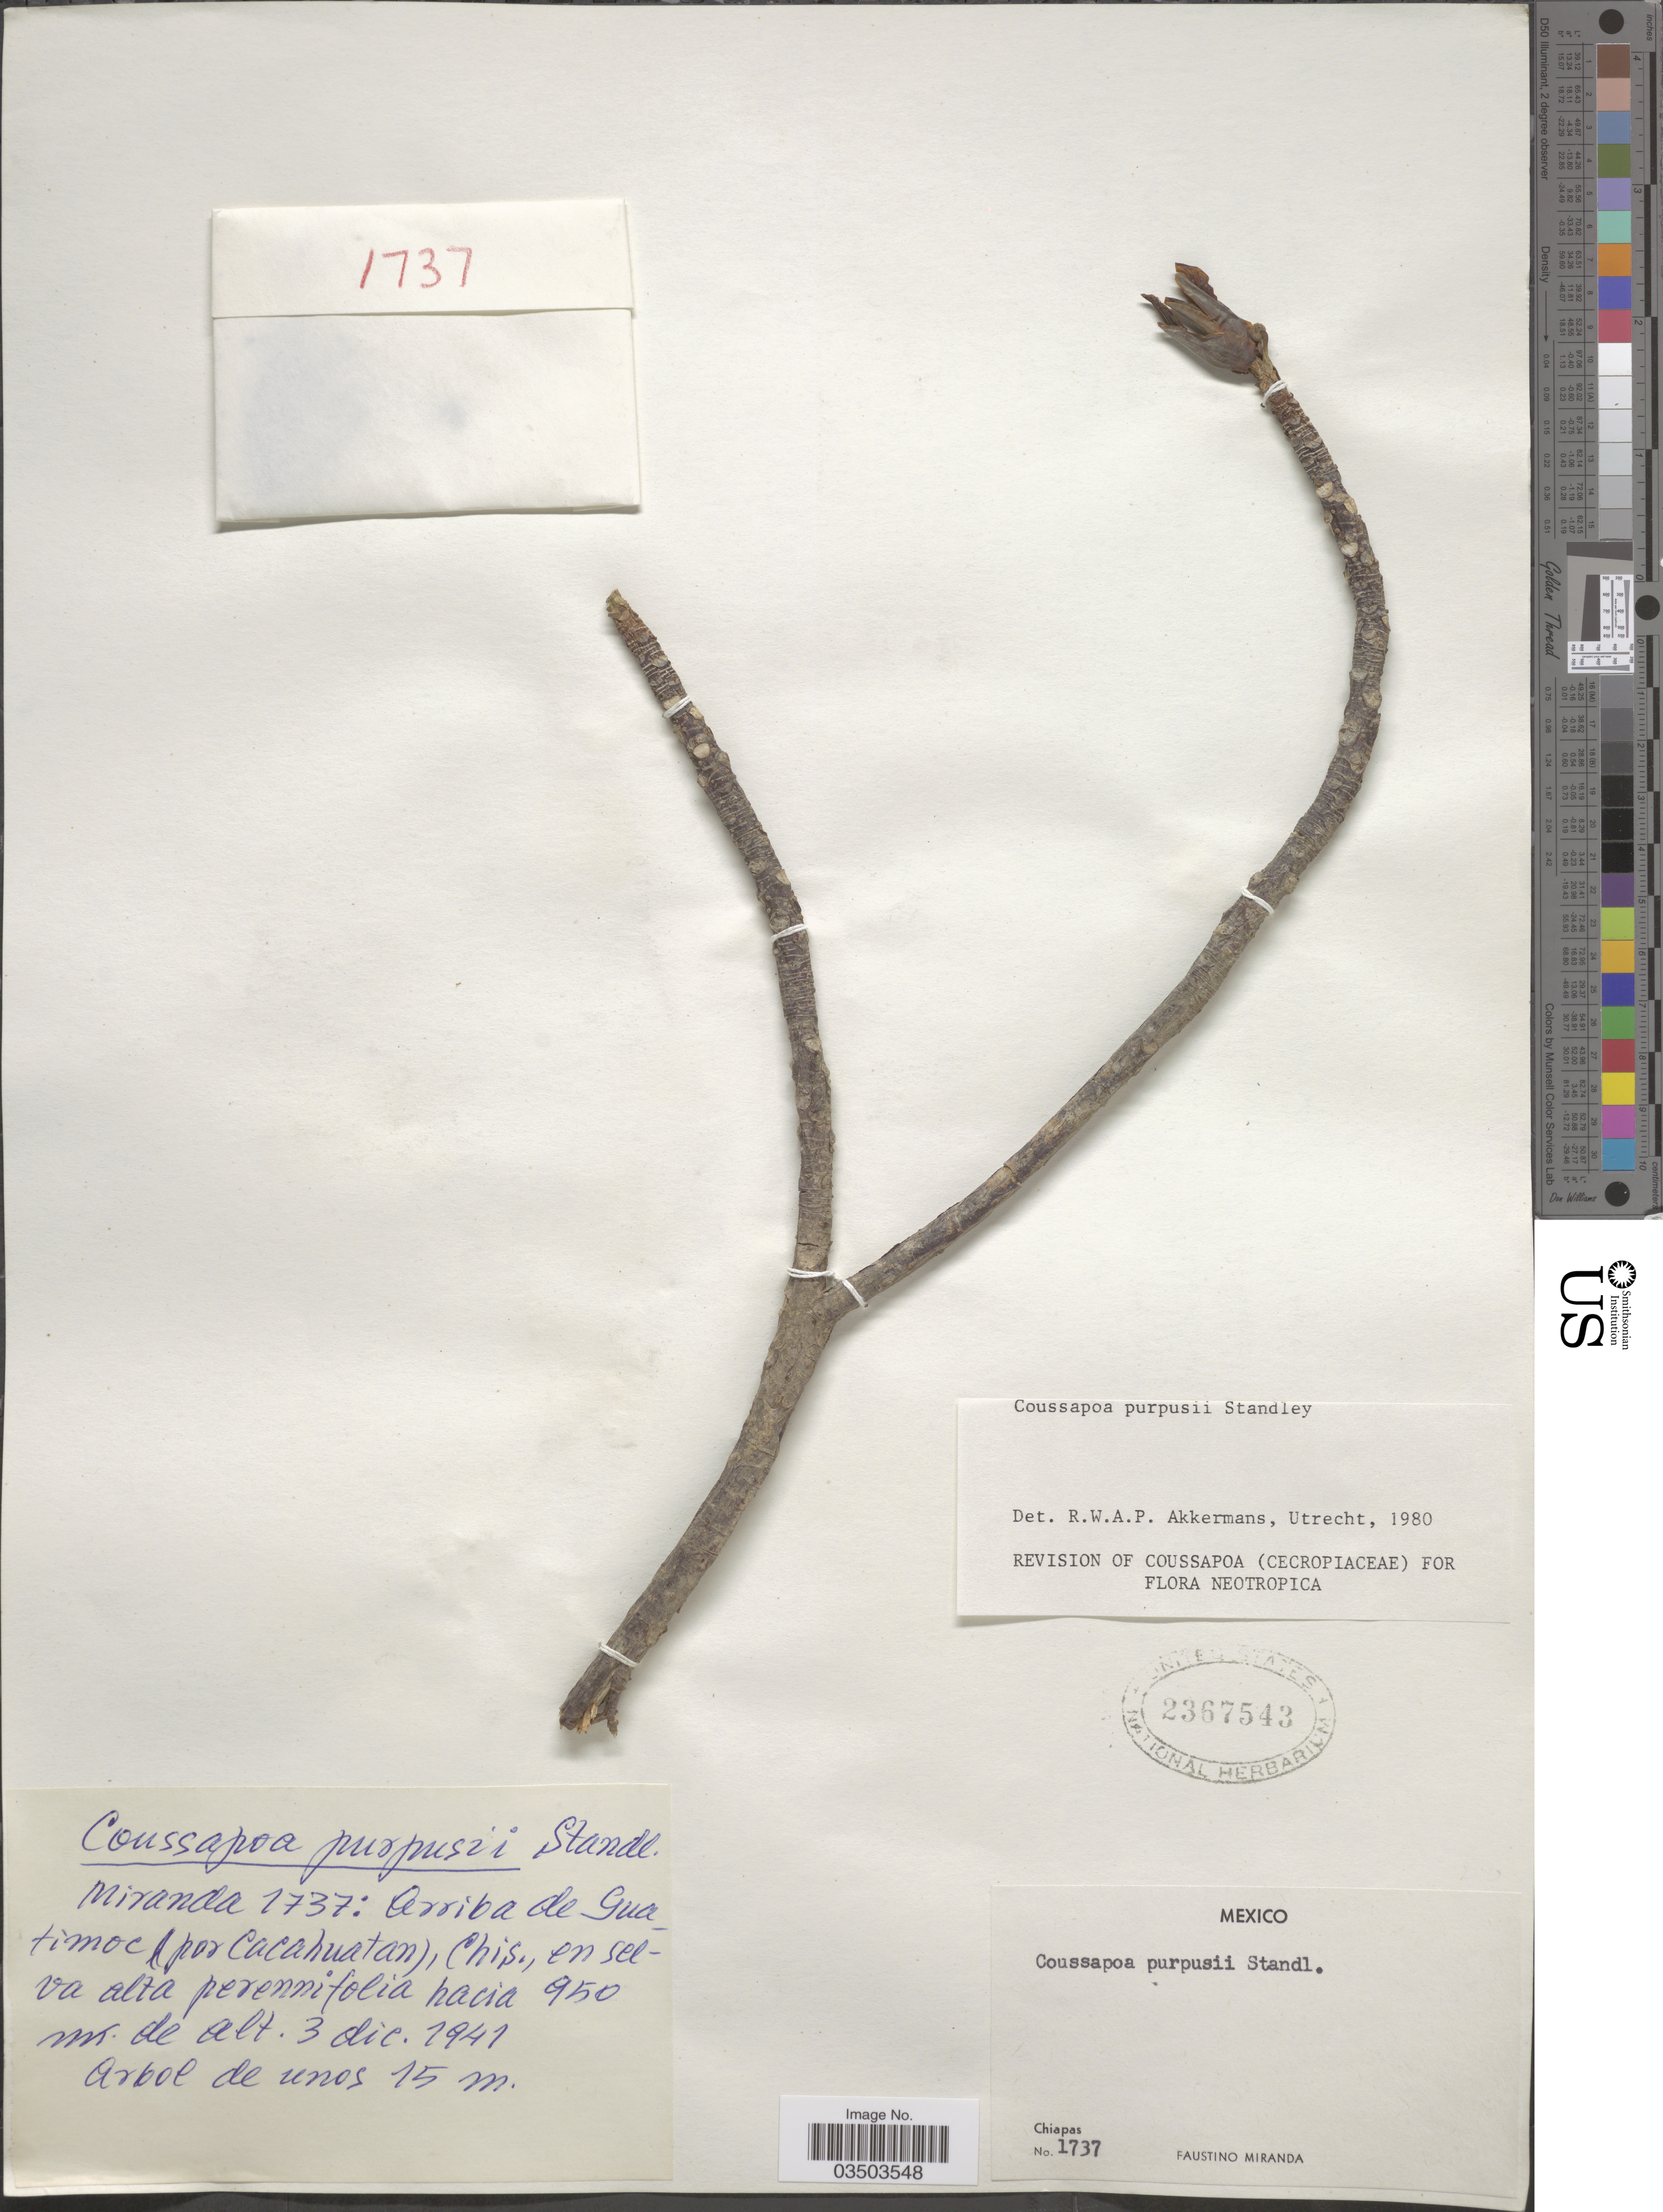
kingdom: Plantae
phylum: Tracheophyta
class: Magnoliopsida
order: Rosales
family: Urticaceae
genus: Coussapoa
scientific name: Coussapoa purpusii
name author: Standl.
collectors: F. Miranda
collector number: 1737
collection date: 1941-12-03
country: Mexico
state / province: Chiapas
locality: Arriba de Guatimoc (por Cacahuatan).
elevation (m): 950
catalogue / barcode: US 2367543